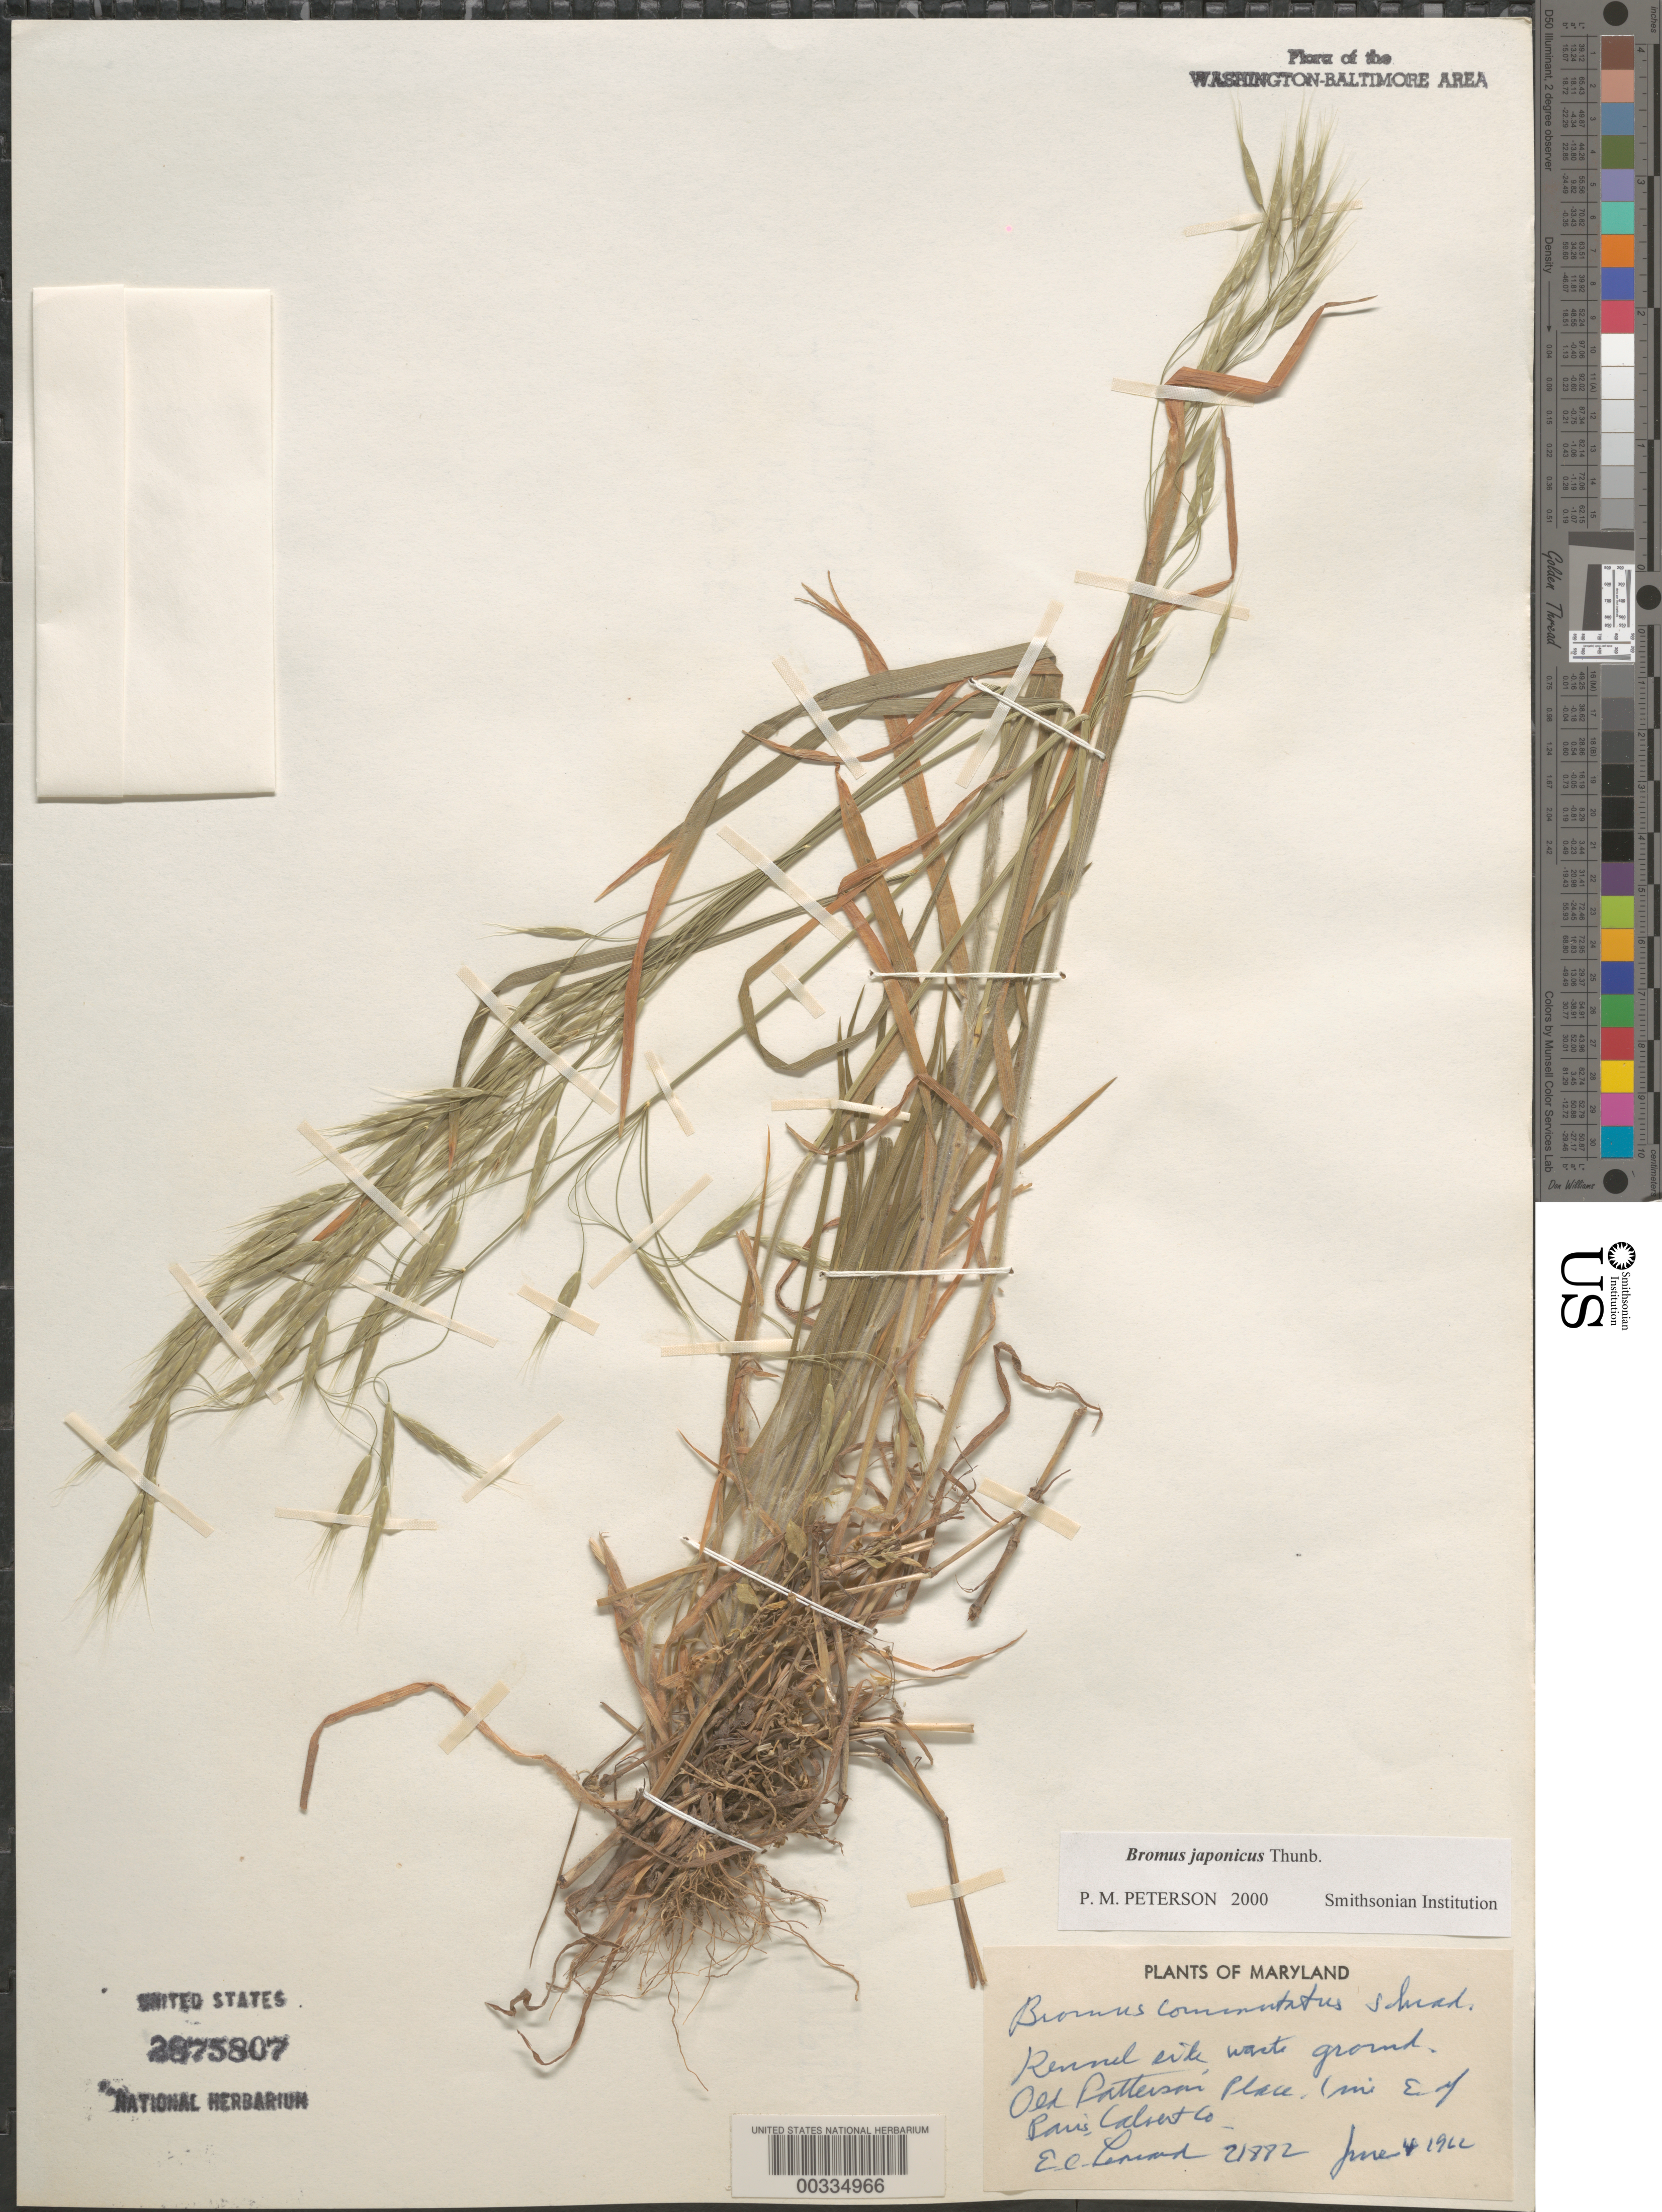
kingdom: Plantae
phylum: Tracheophyta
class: Liliopsida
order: Poales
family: Poaceae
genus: Bromus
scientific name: Bromus japonicus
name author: Houtt.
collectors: E. C. Leonard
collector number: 21882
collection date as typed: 04 Jun 1962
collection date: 1962-06-04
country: United States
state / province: Maryland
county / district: Calvert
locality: East of Paris, Patterson place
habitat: Waste ground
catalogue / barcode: US 2875807